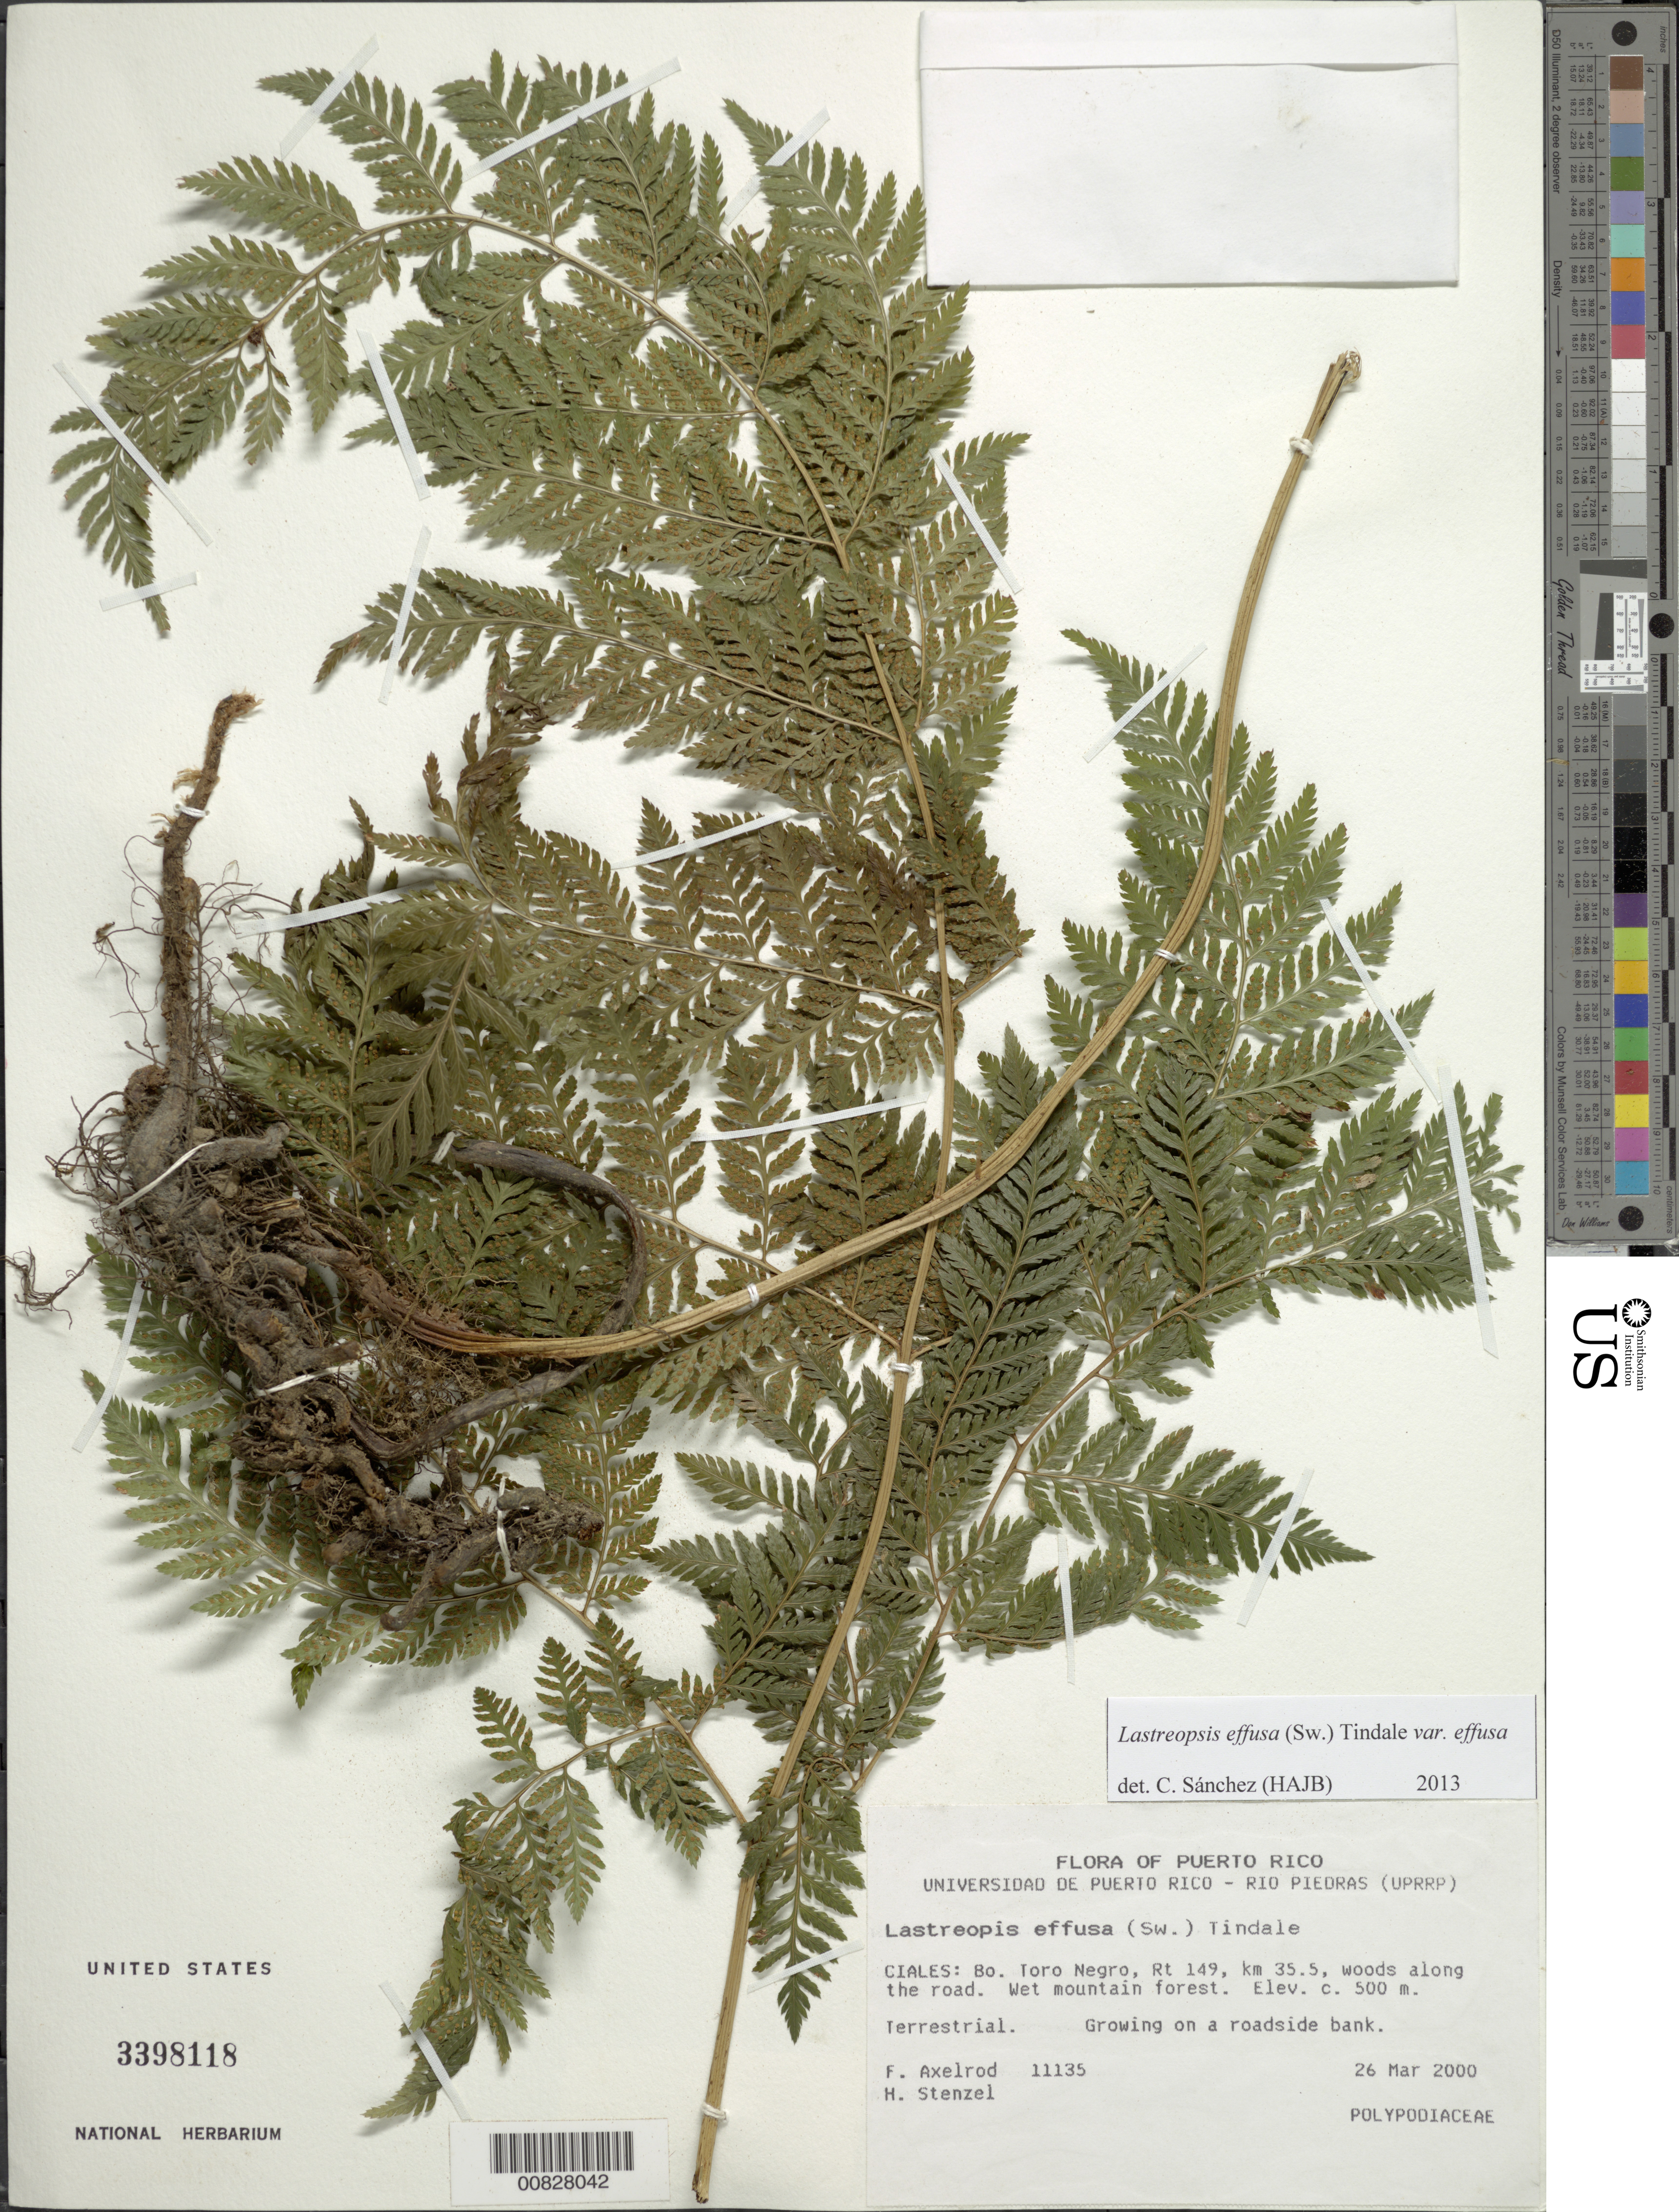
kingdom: Plantae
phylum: Tracheophyta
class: Polypodiopsida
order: Polypodiales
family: Dryopteridaceae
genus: Parapolystichum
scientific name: Parapolystichum effusum var. effusum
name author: (Sw.) Ching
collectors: F. S. Axelrod & H. Stenzel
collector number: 11135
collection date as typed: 26 Mar 2000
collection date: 2000-03-26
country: Puerto Rico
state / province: Ciales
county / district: Toro Negro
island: Puerto Rico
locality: Ciales, Bo. Toro Negro, Rt. 149, km 35.5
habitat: Wet mountain forest; growing on roadside bank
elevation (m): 500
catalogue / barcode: US 3398118